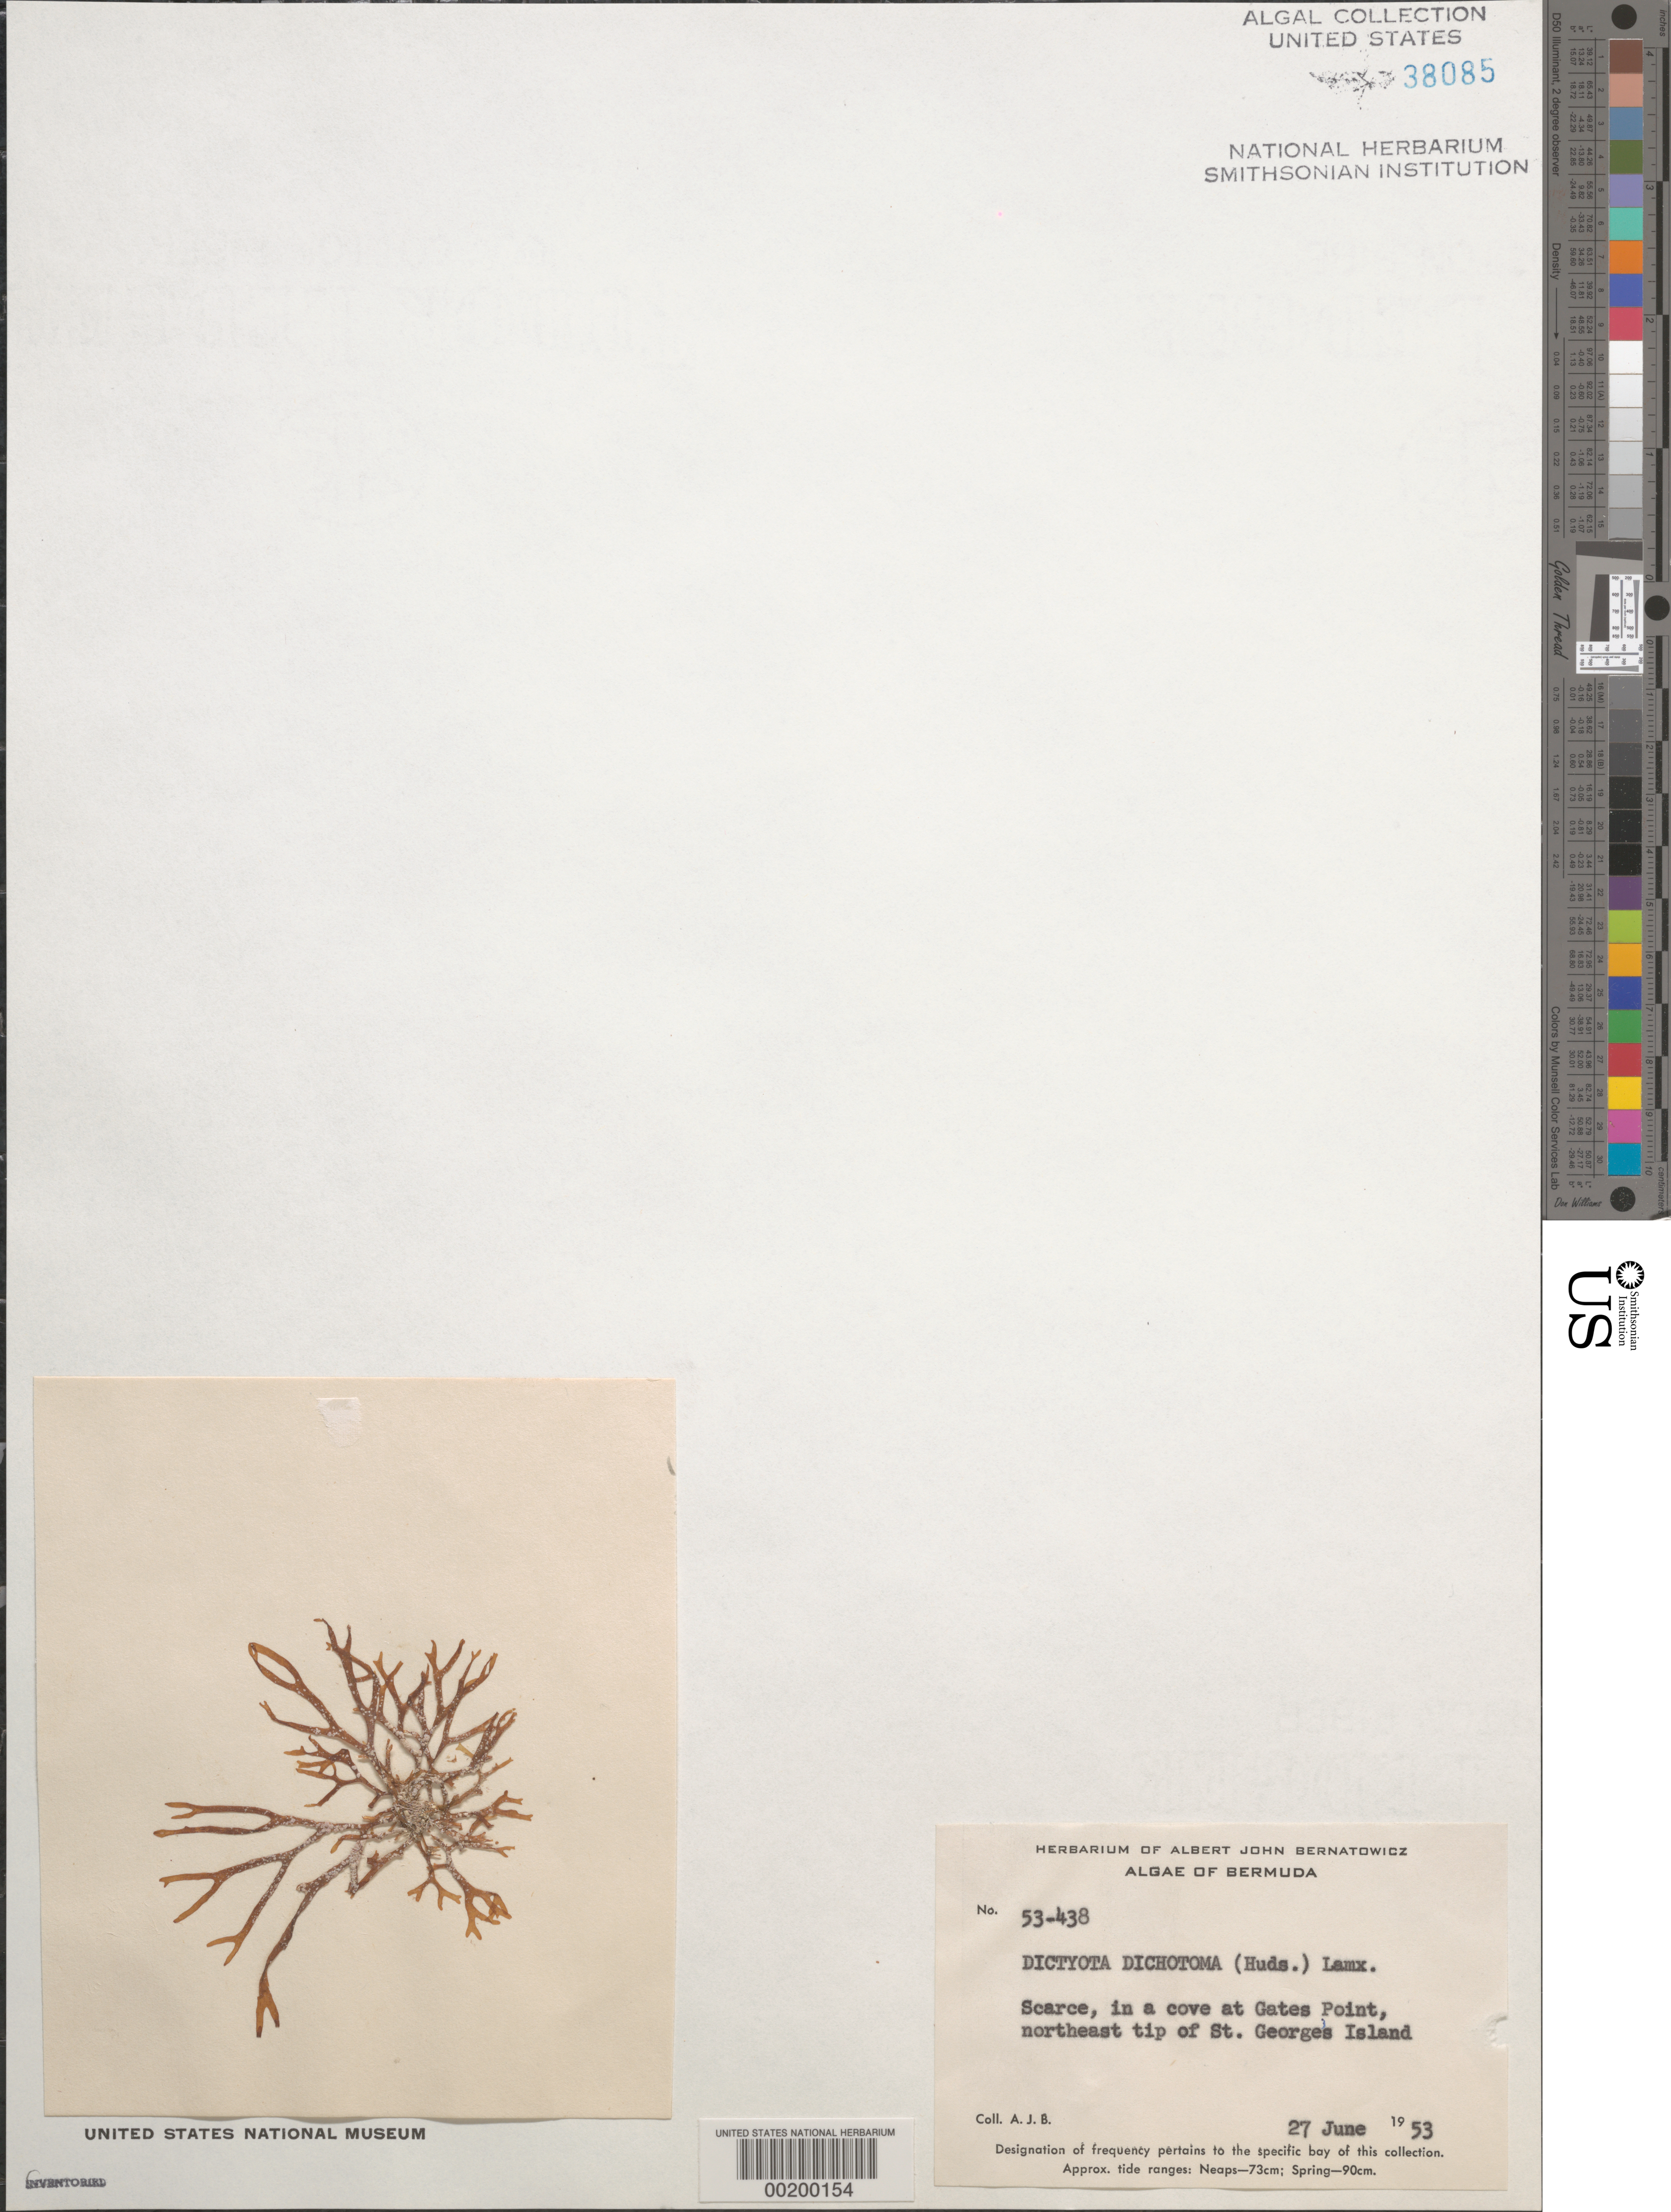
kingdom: Chromista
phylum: Ochrophyta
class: Phaeophyceae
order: Dictyotales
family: Dictyotaceae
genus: Dictyota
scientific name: Dictyota dichotoma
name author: (Huds.) J.V.Lamouroux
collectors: A. Bernatowicz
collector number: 53-438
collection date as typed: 27 Jun 1953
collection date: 1953-06-27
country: Bermuda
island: St. George's Island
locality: Gates Point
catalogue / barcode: US 38085